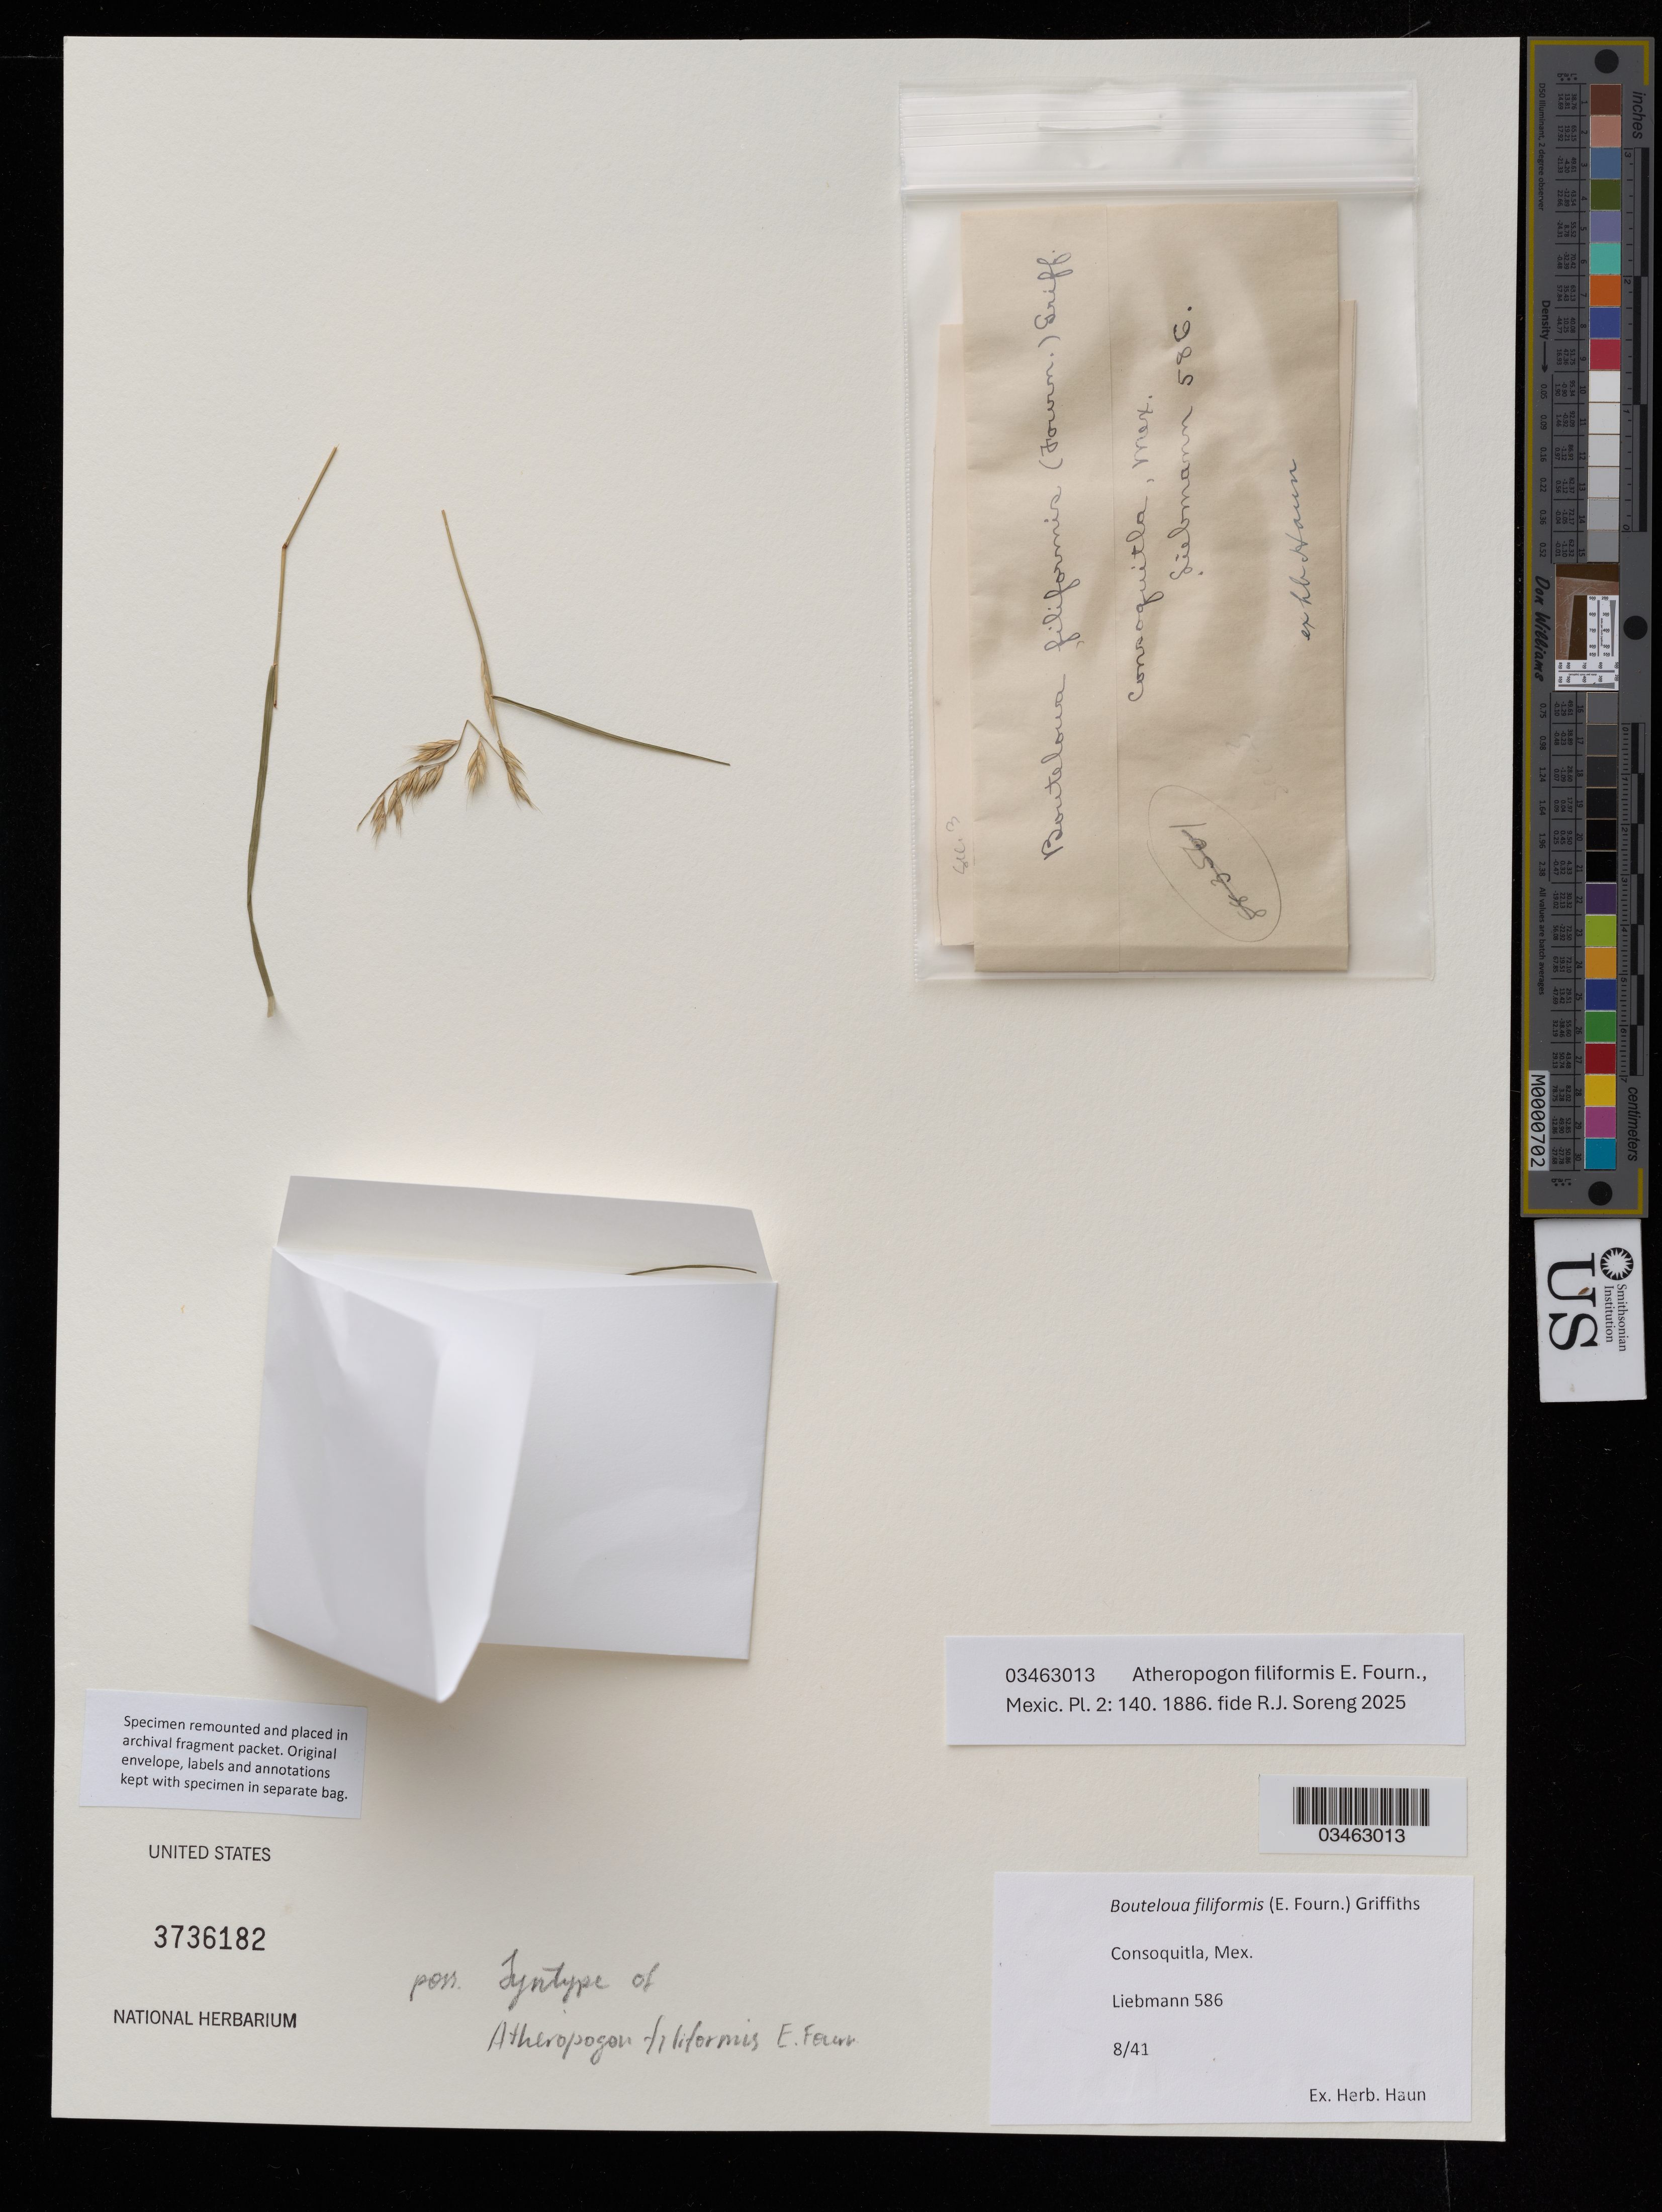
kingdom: Plantae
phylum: Tracheophyta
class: Liliopsida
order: Poales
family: Poaceae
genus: Atheropogon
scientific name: Atheropogon filiformis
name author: E. Fourn.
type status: Syntype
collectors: -. Leibmann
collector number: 586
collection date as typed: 8/41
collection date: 1841-08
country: Mexico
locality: Consoquitla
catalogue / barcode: US 3736182